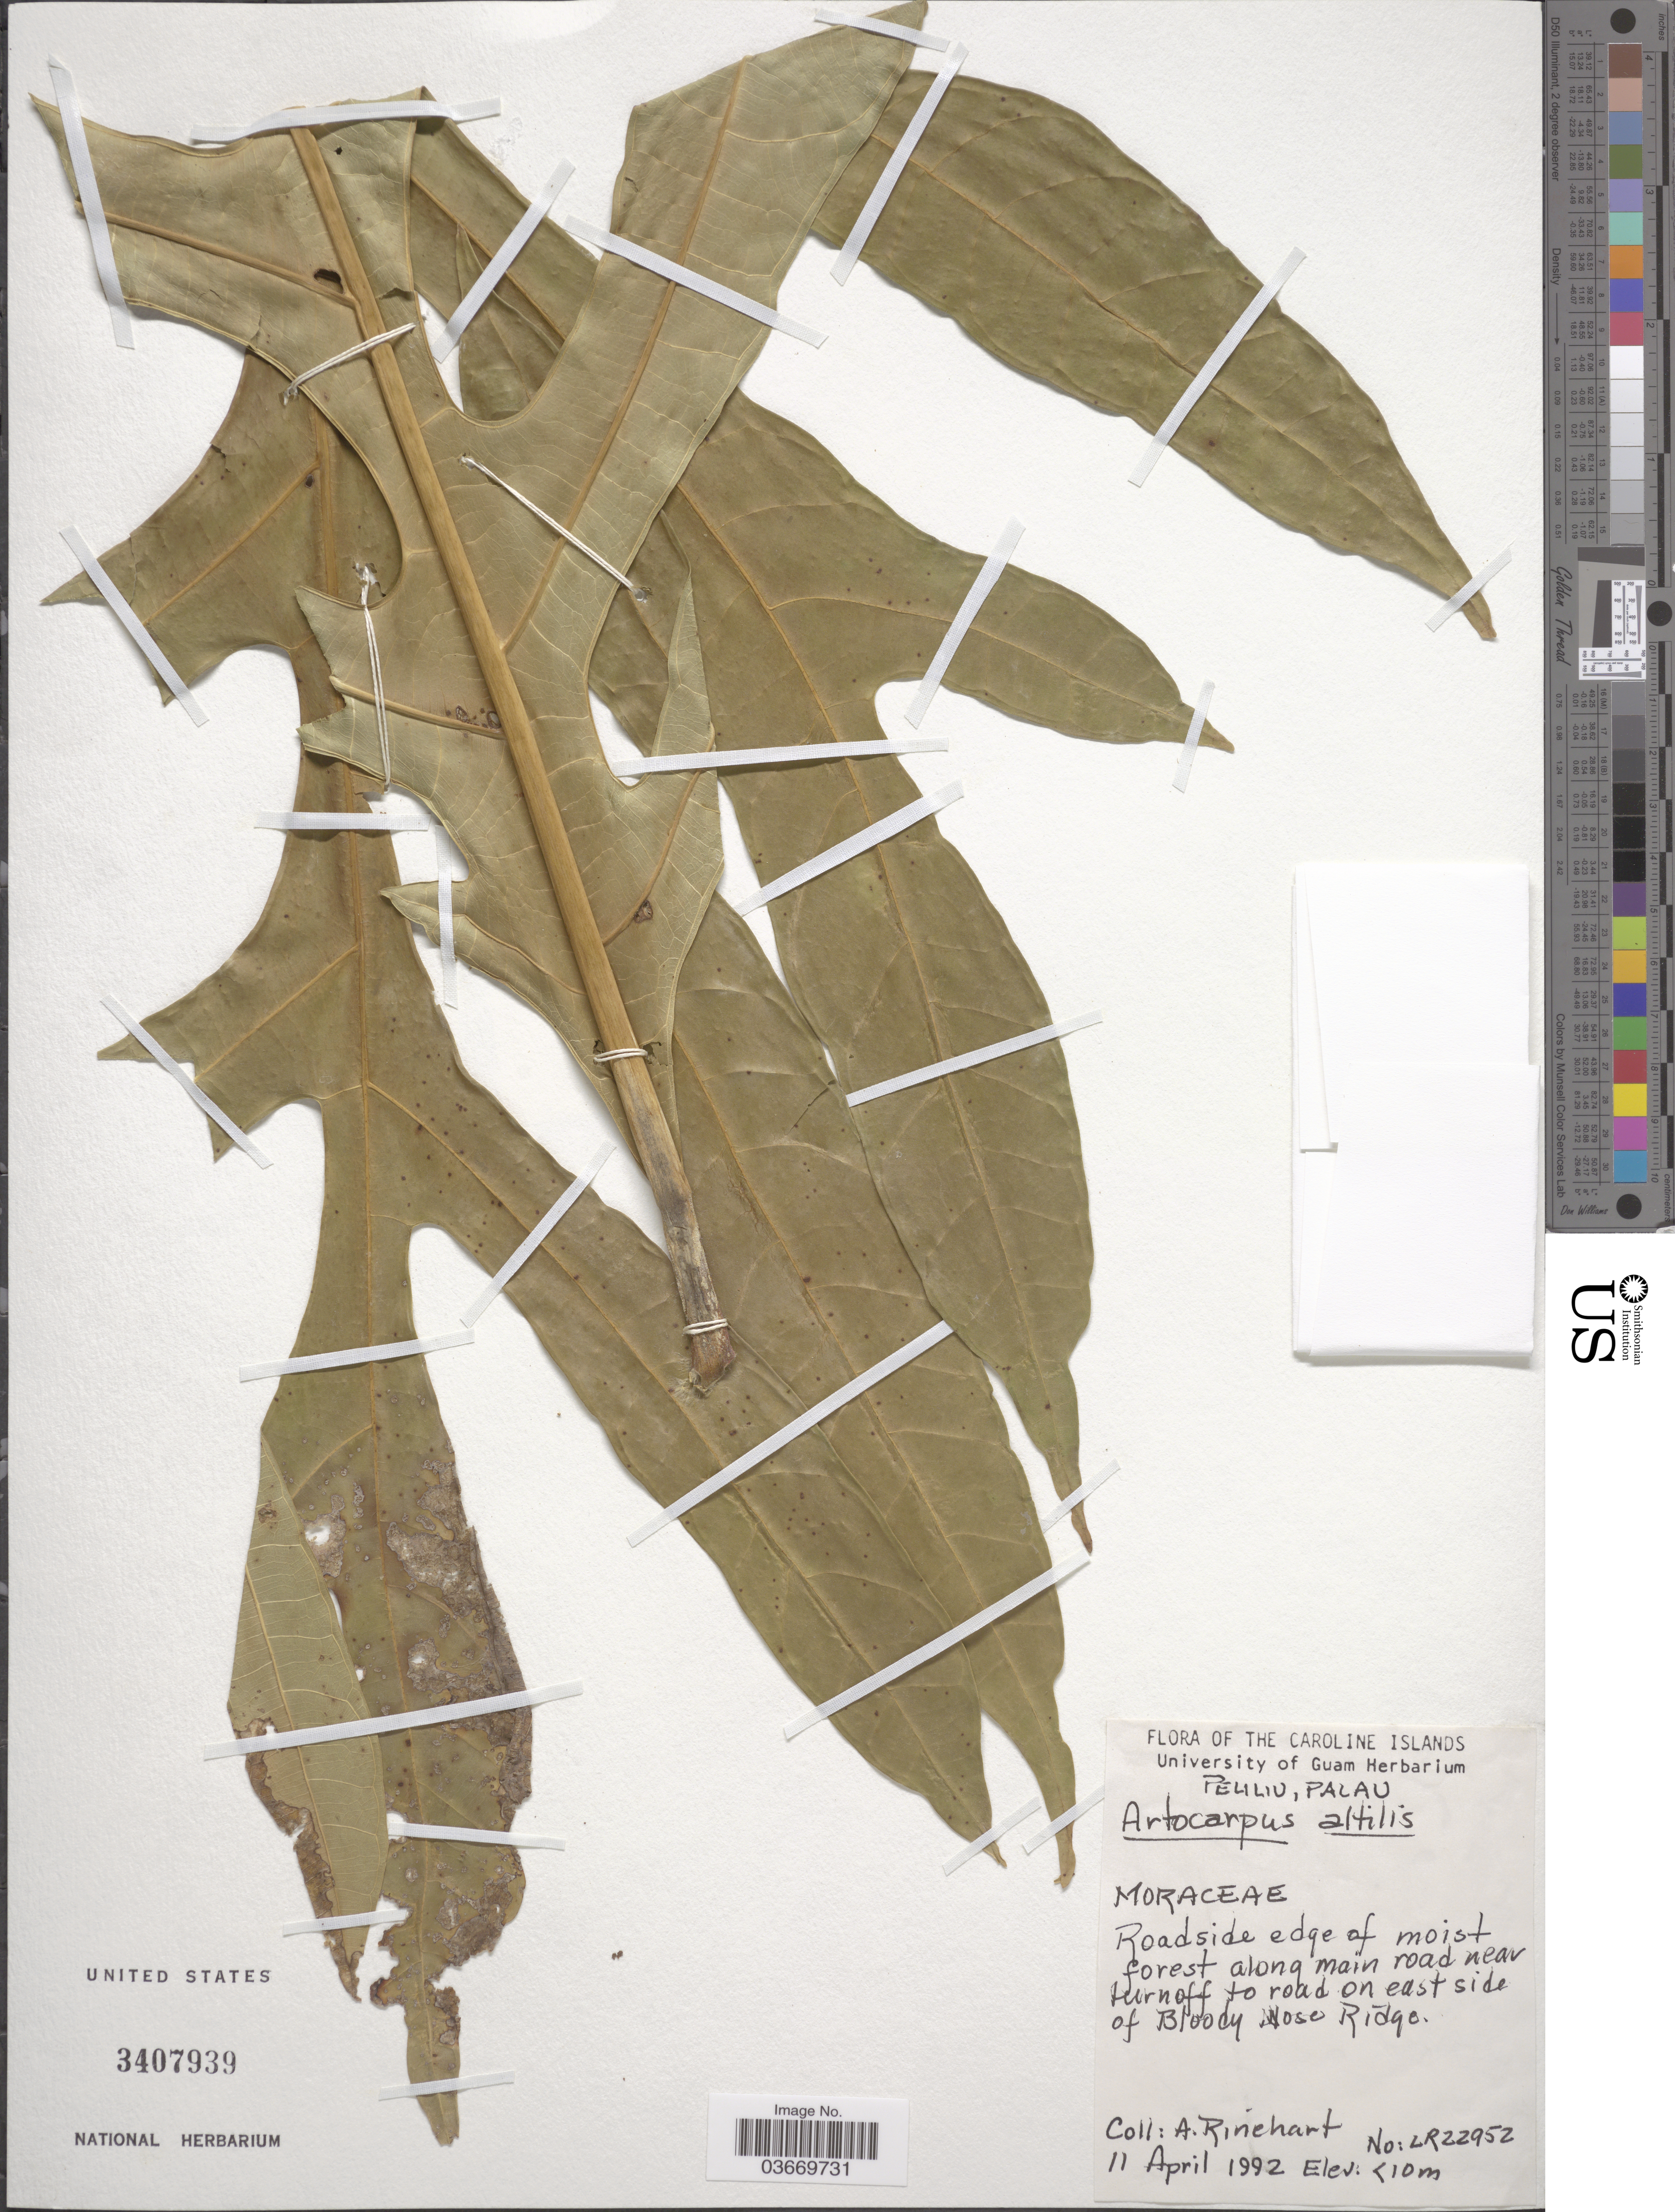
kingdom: Plantae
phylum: Tracheophyta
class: Magnoliopsida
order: Rosales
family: Moraceae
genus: Artocarpus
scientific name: Artocarpus altilis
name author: (Parkinson) Fosberg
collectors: A. Rinehart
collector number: LR22952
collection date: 1992-04-11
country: Palau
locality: The Caroline Islands. Peliliu, Palau. Roadside edge of moist forest along main road near turnoff to road on eastside of Bloody Nose Ridge.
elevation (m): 10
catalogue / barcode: US 3407939